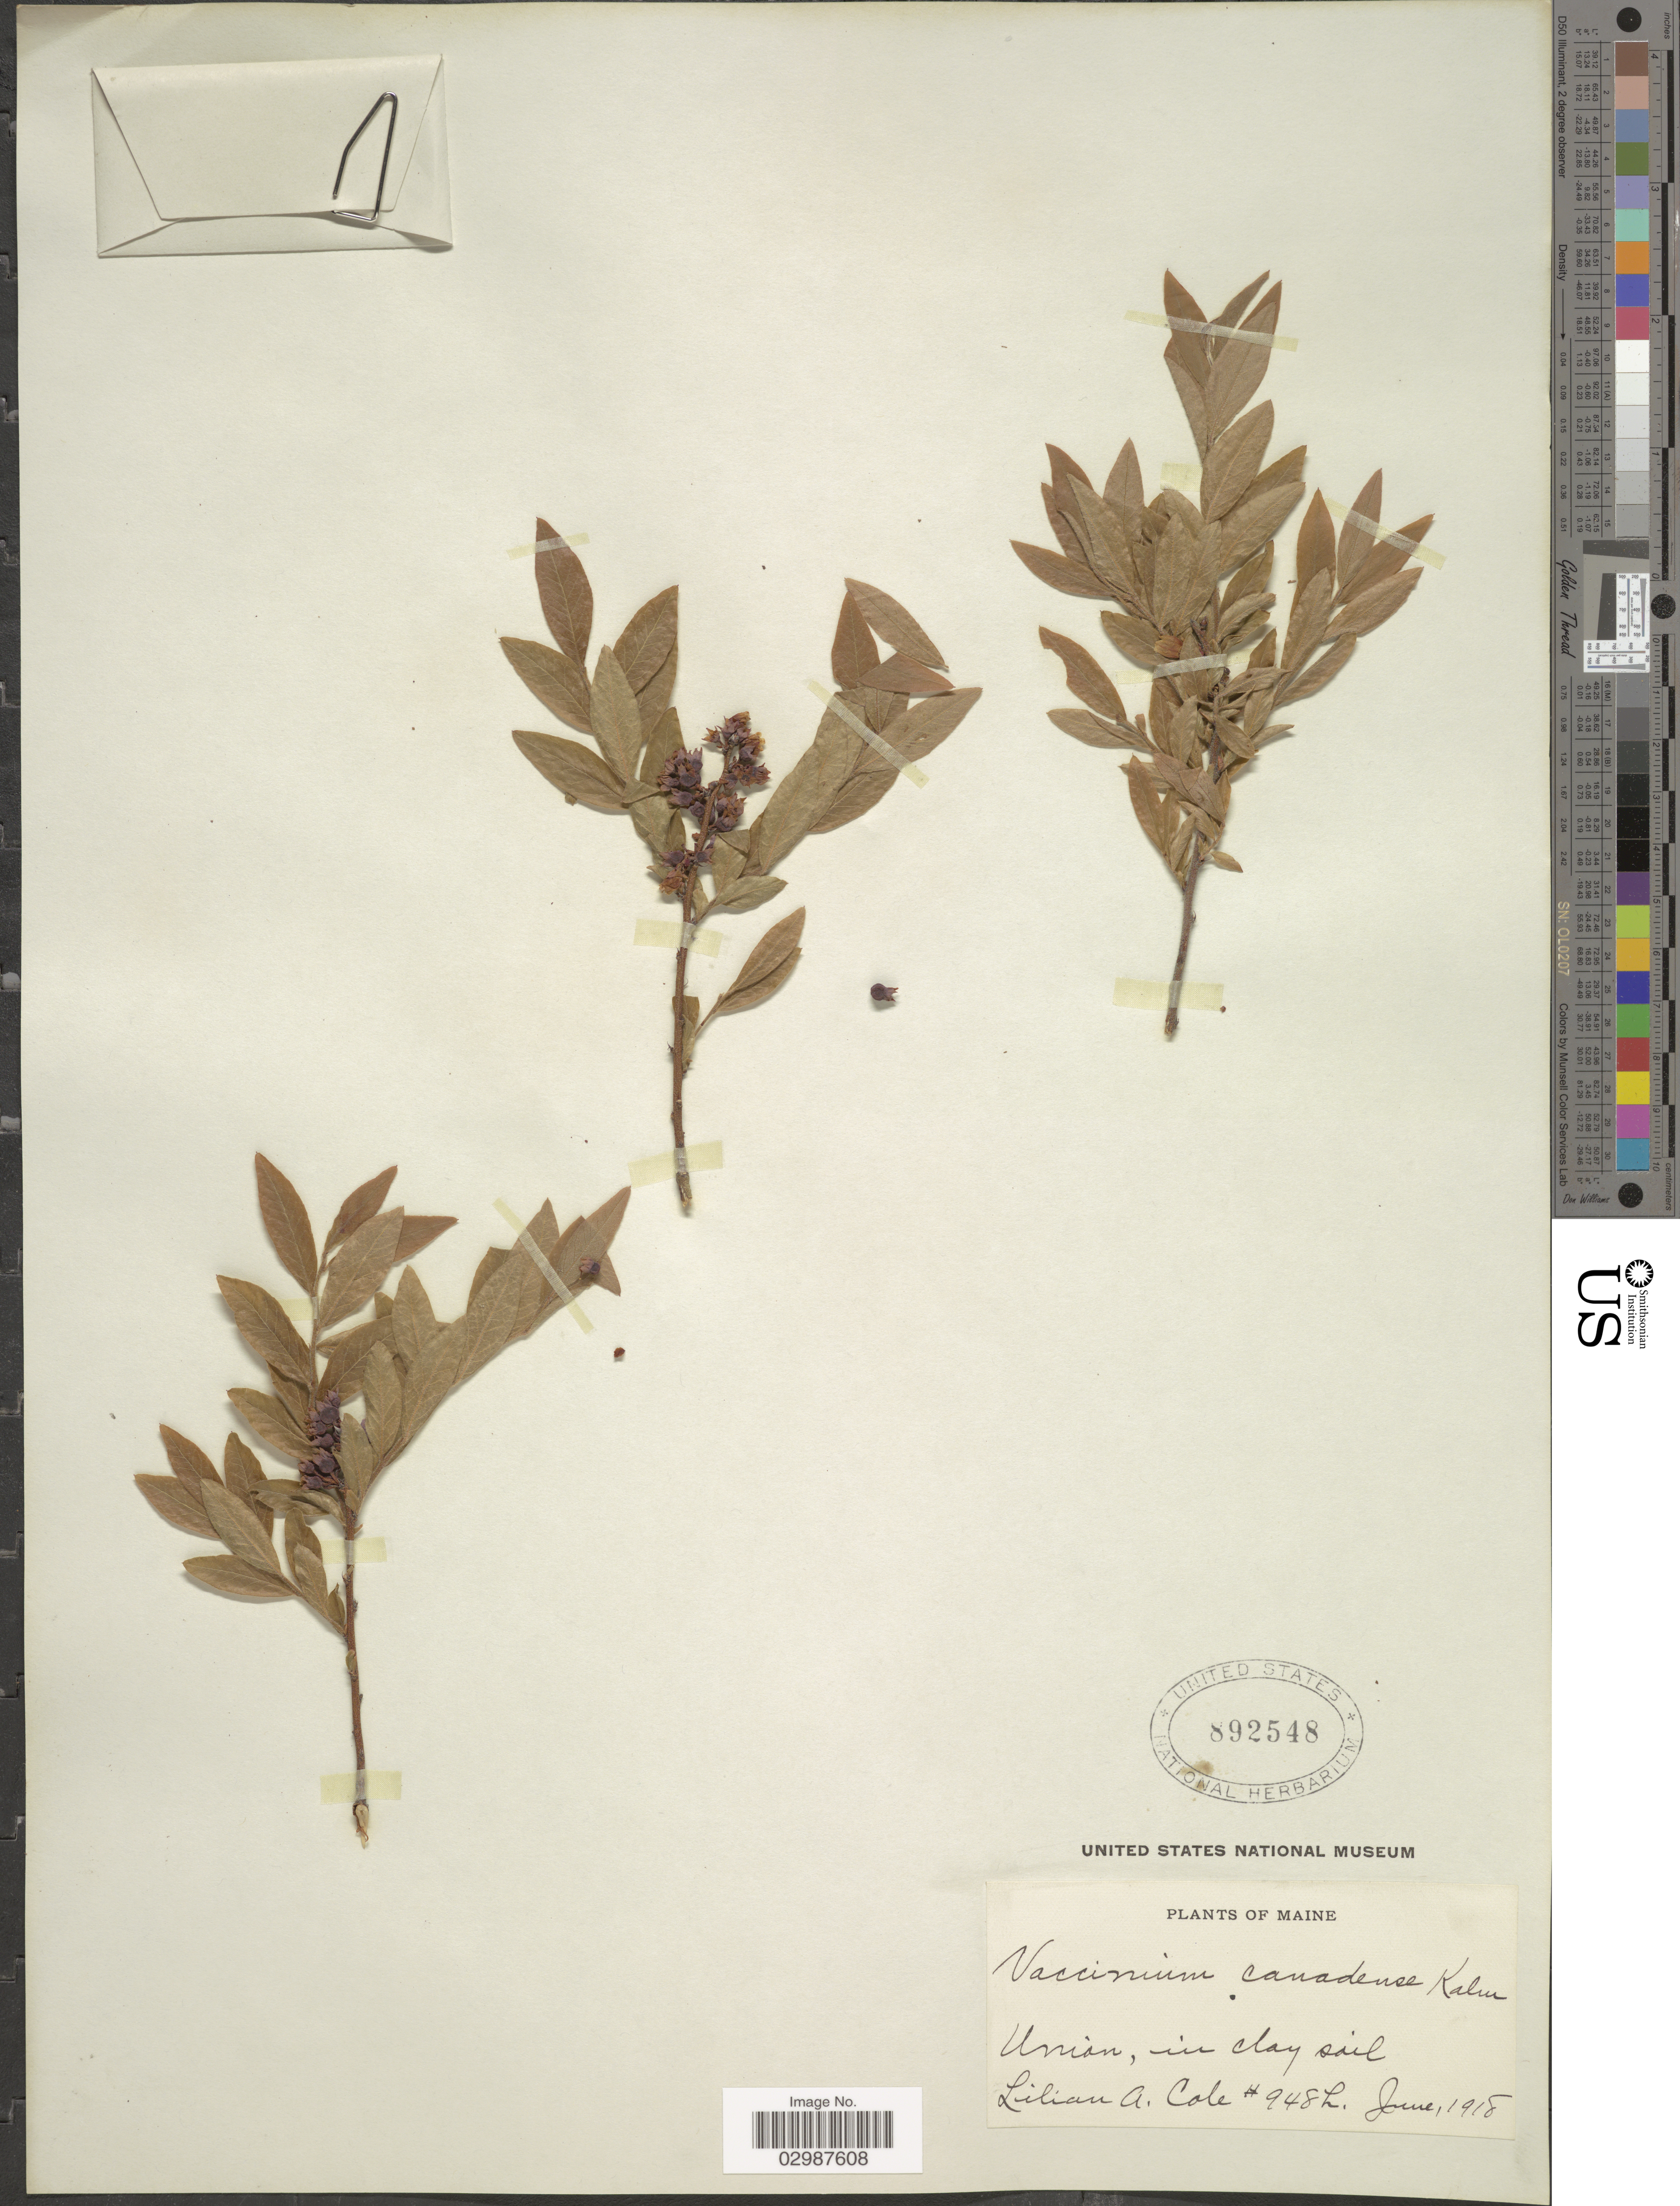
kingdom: Plantae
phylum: Tracheophyta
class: Magnoliopsida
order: Ericales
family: Ericaceae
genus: Vaccinium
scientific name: Vaccinium canadense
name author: Kalm ex Richardson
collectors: L. A. Cole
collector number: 948L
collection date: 1918-06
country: United States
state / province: Maine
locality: Union.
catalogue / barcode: US 892548